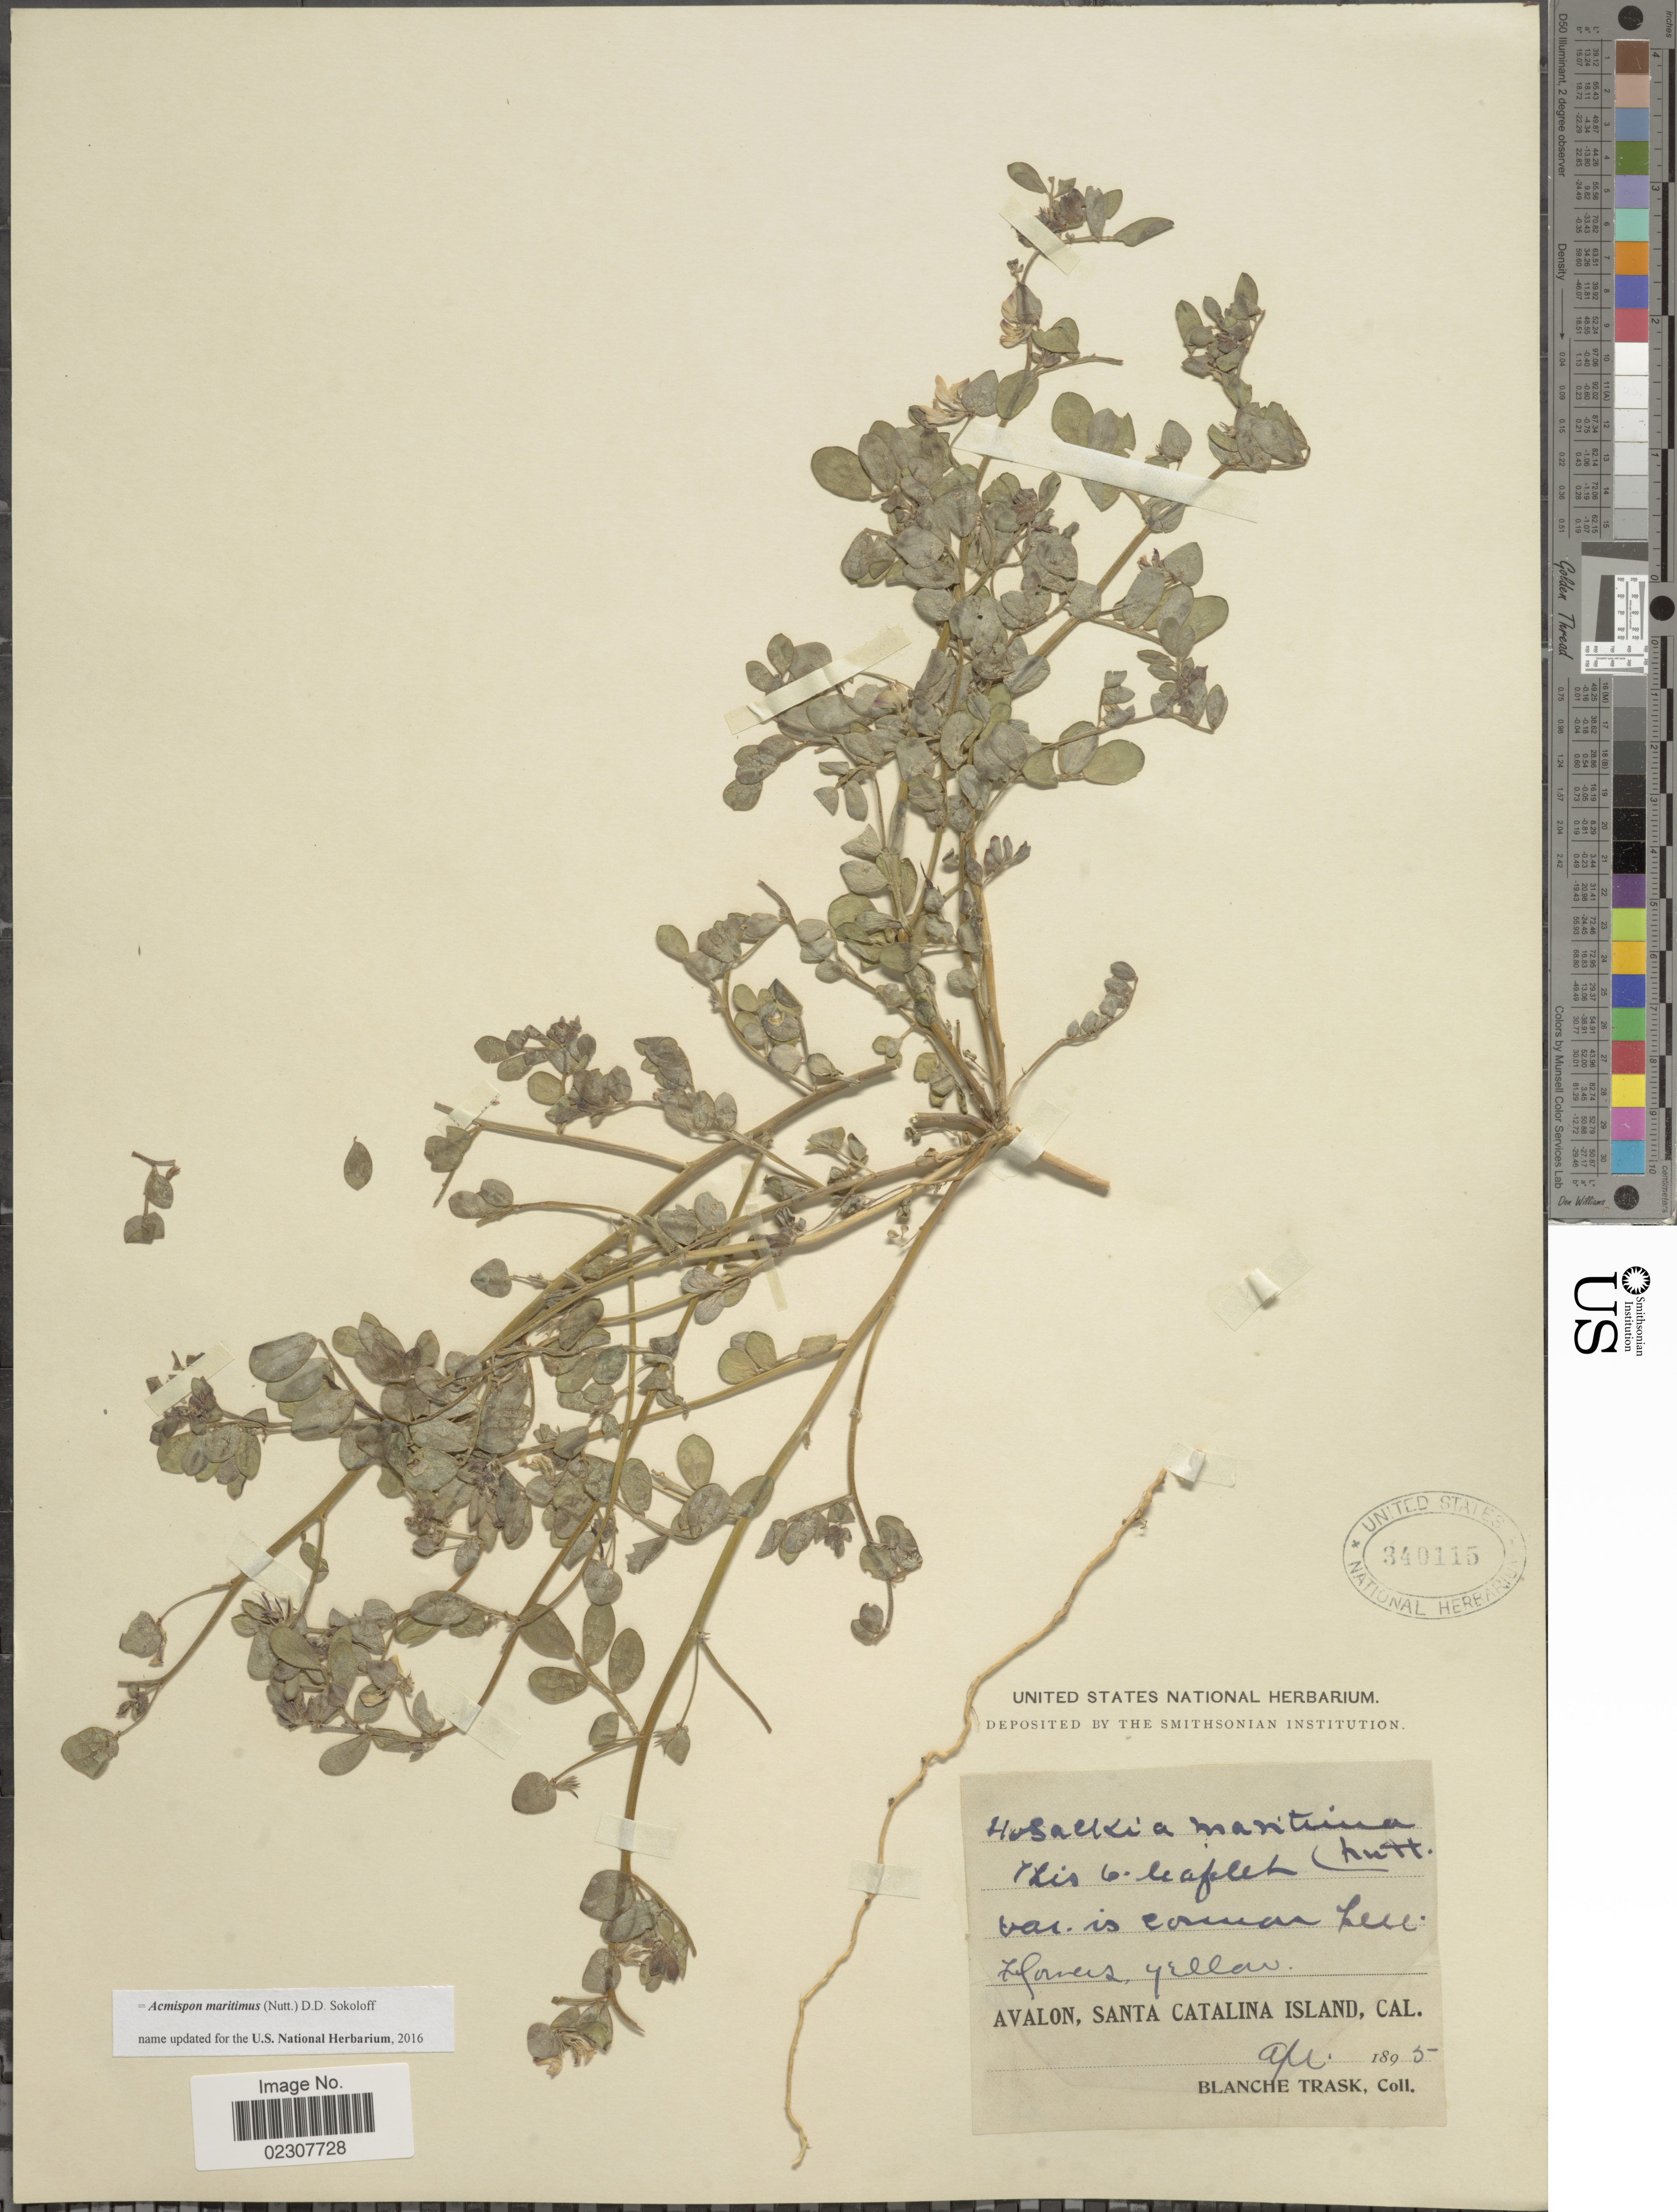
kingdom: Plantae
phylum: Tracheophyta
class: Magnoliopsida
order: Fabales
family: Fabaceae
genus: Acmispon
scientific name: Acmispon maritimus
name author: (Nutt.) D.D. Sokoloff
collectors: B. Trask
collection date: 1895-04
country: United States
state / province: California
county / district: Los Angeles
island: Santa Catalina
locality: Avalon, Santa Catalina Island.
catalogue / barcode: US 340115